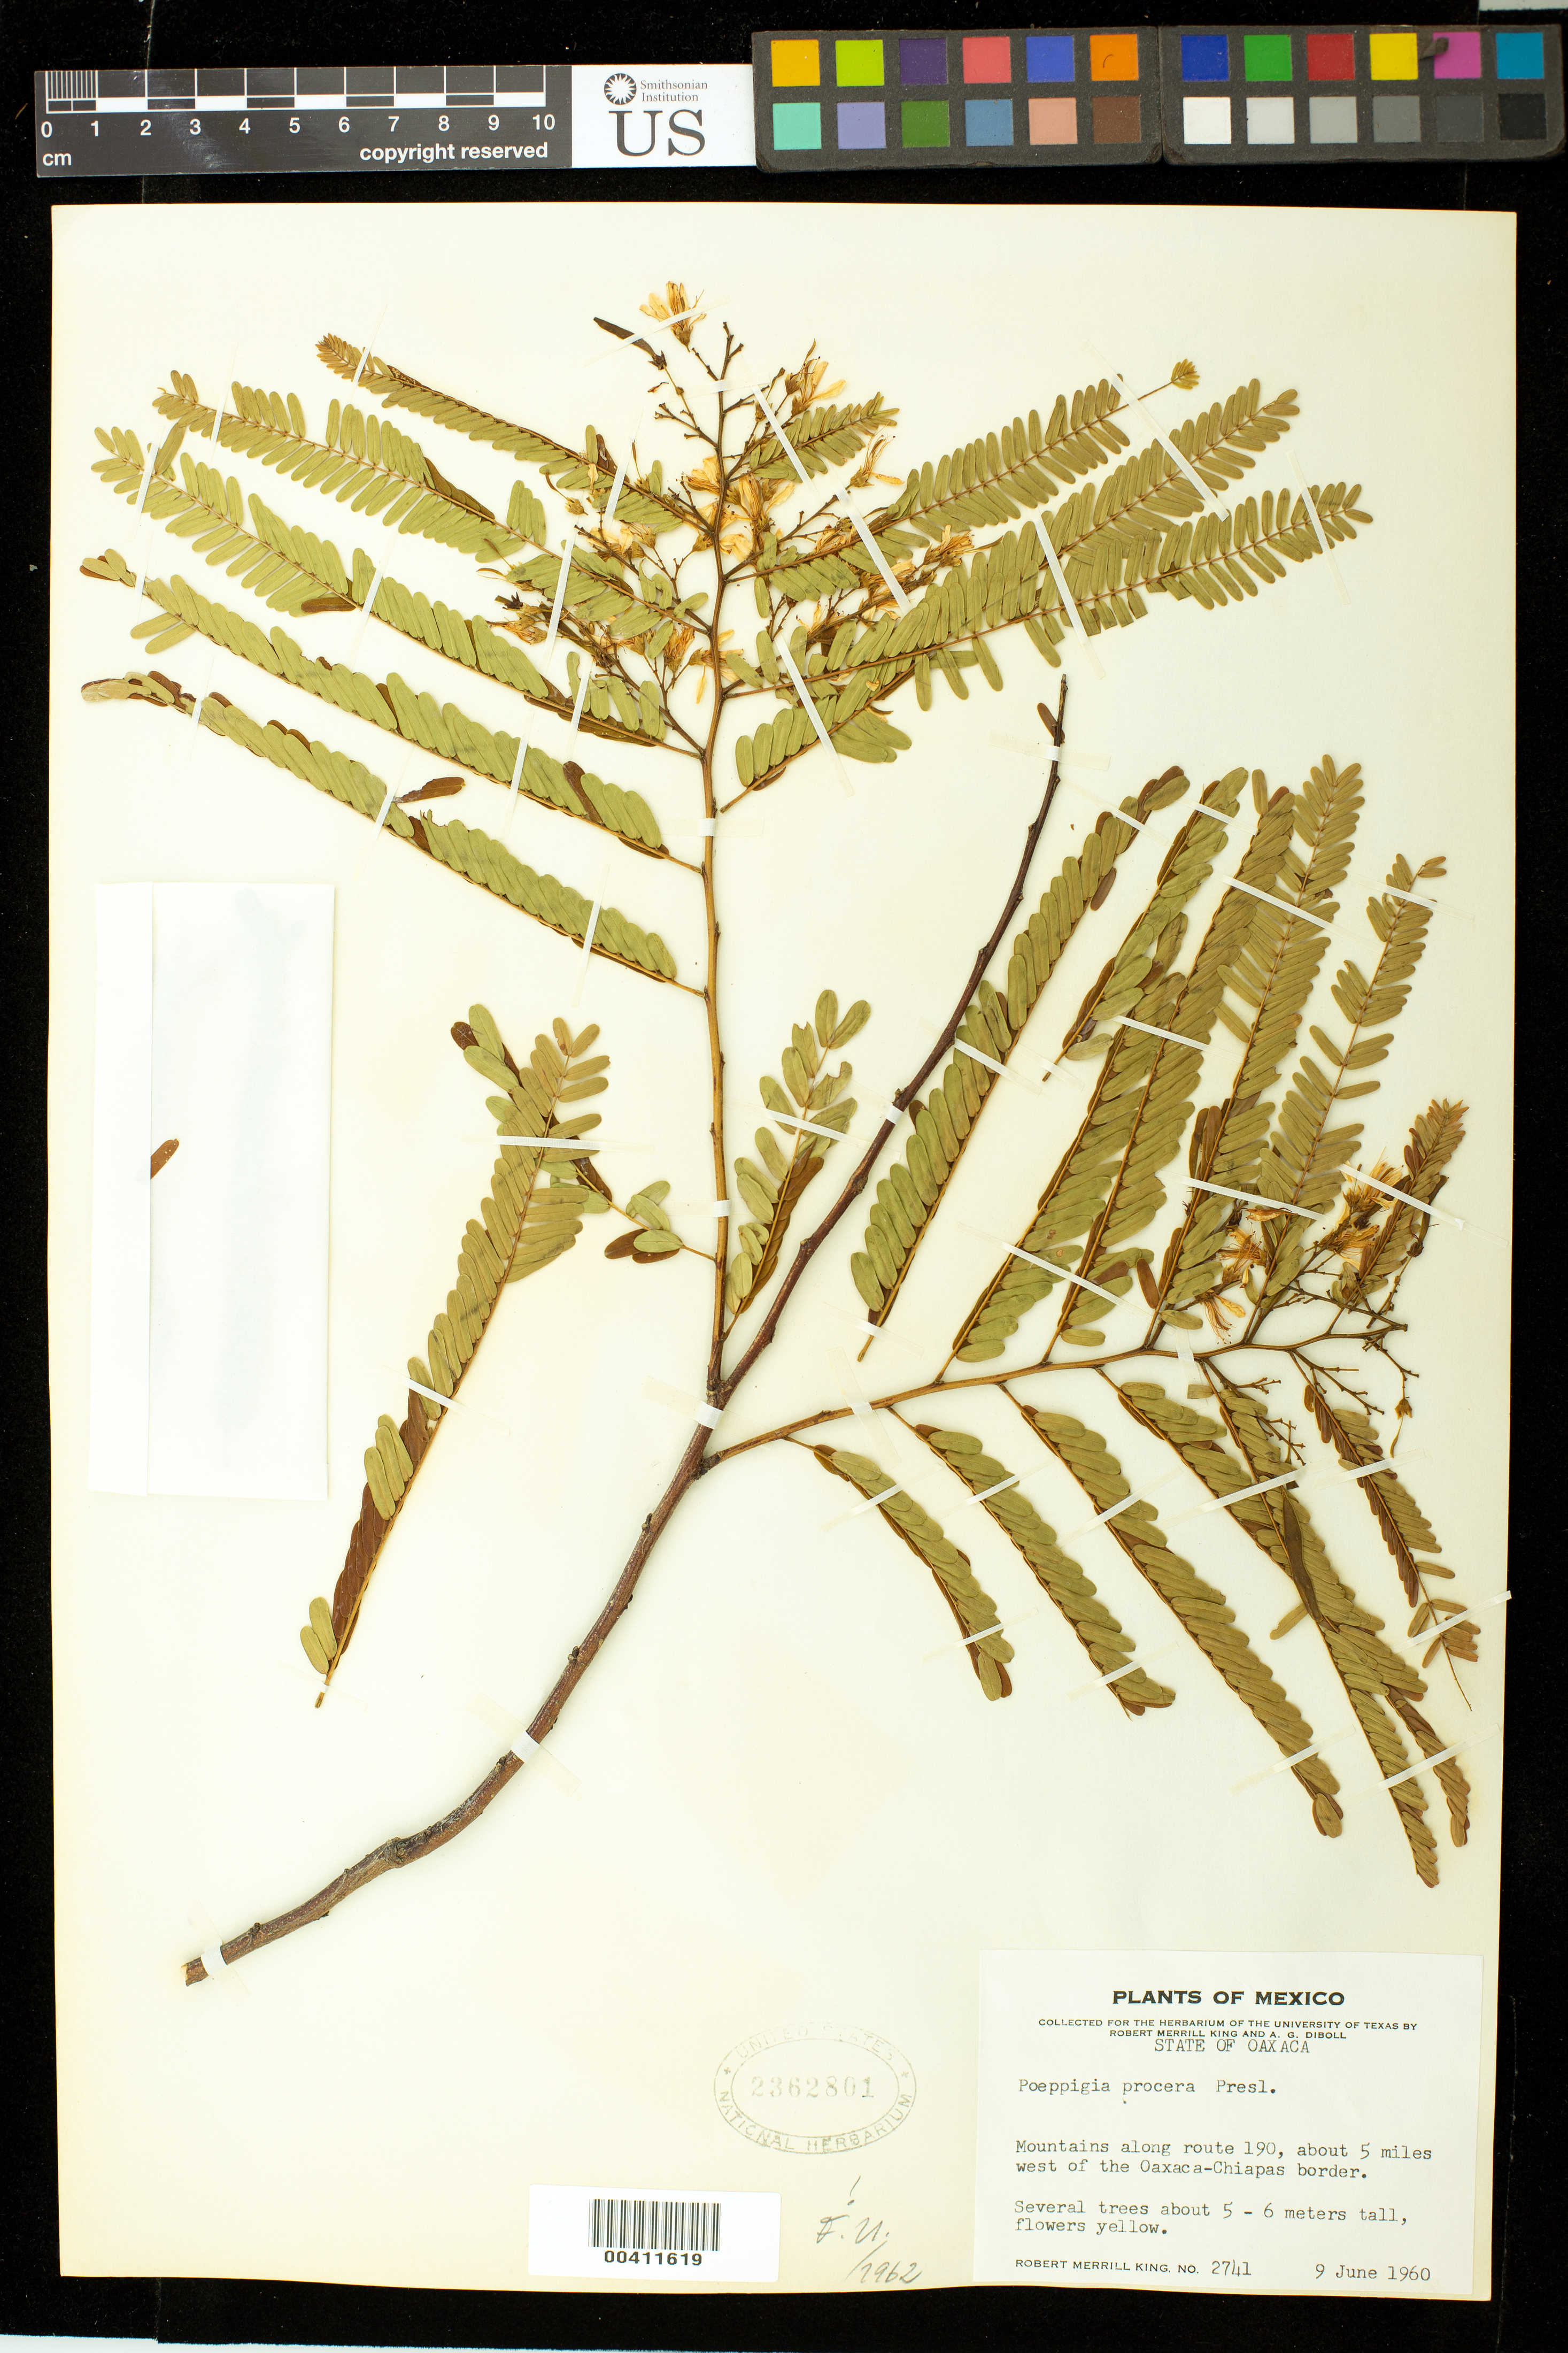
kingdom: Plantae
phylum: Tracheophyta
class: Magnoliopsida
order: Fabales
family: Fabaceae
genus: Poeppigia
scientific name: Poeppigia procera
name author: C. Presl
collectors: R. M. King & A. Diboll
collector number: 2741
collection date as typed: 09 Jun 1960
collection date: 1960-06-09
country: Mexico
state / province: Oaxaca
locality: Route 190 W of Oaxaca-chiapas border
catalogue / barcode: US 2362801